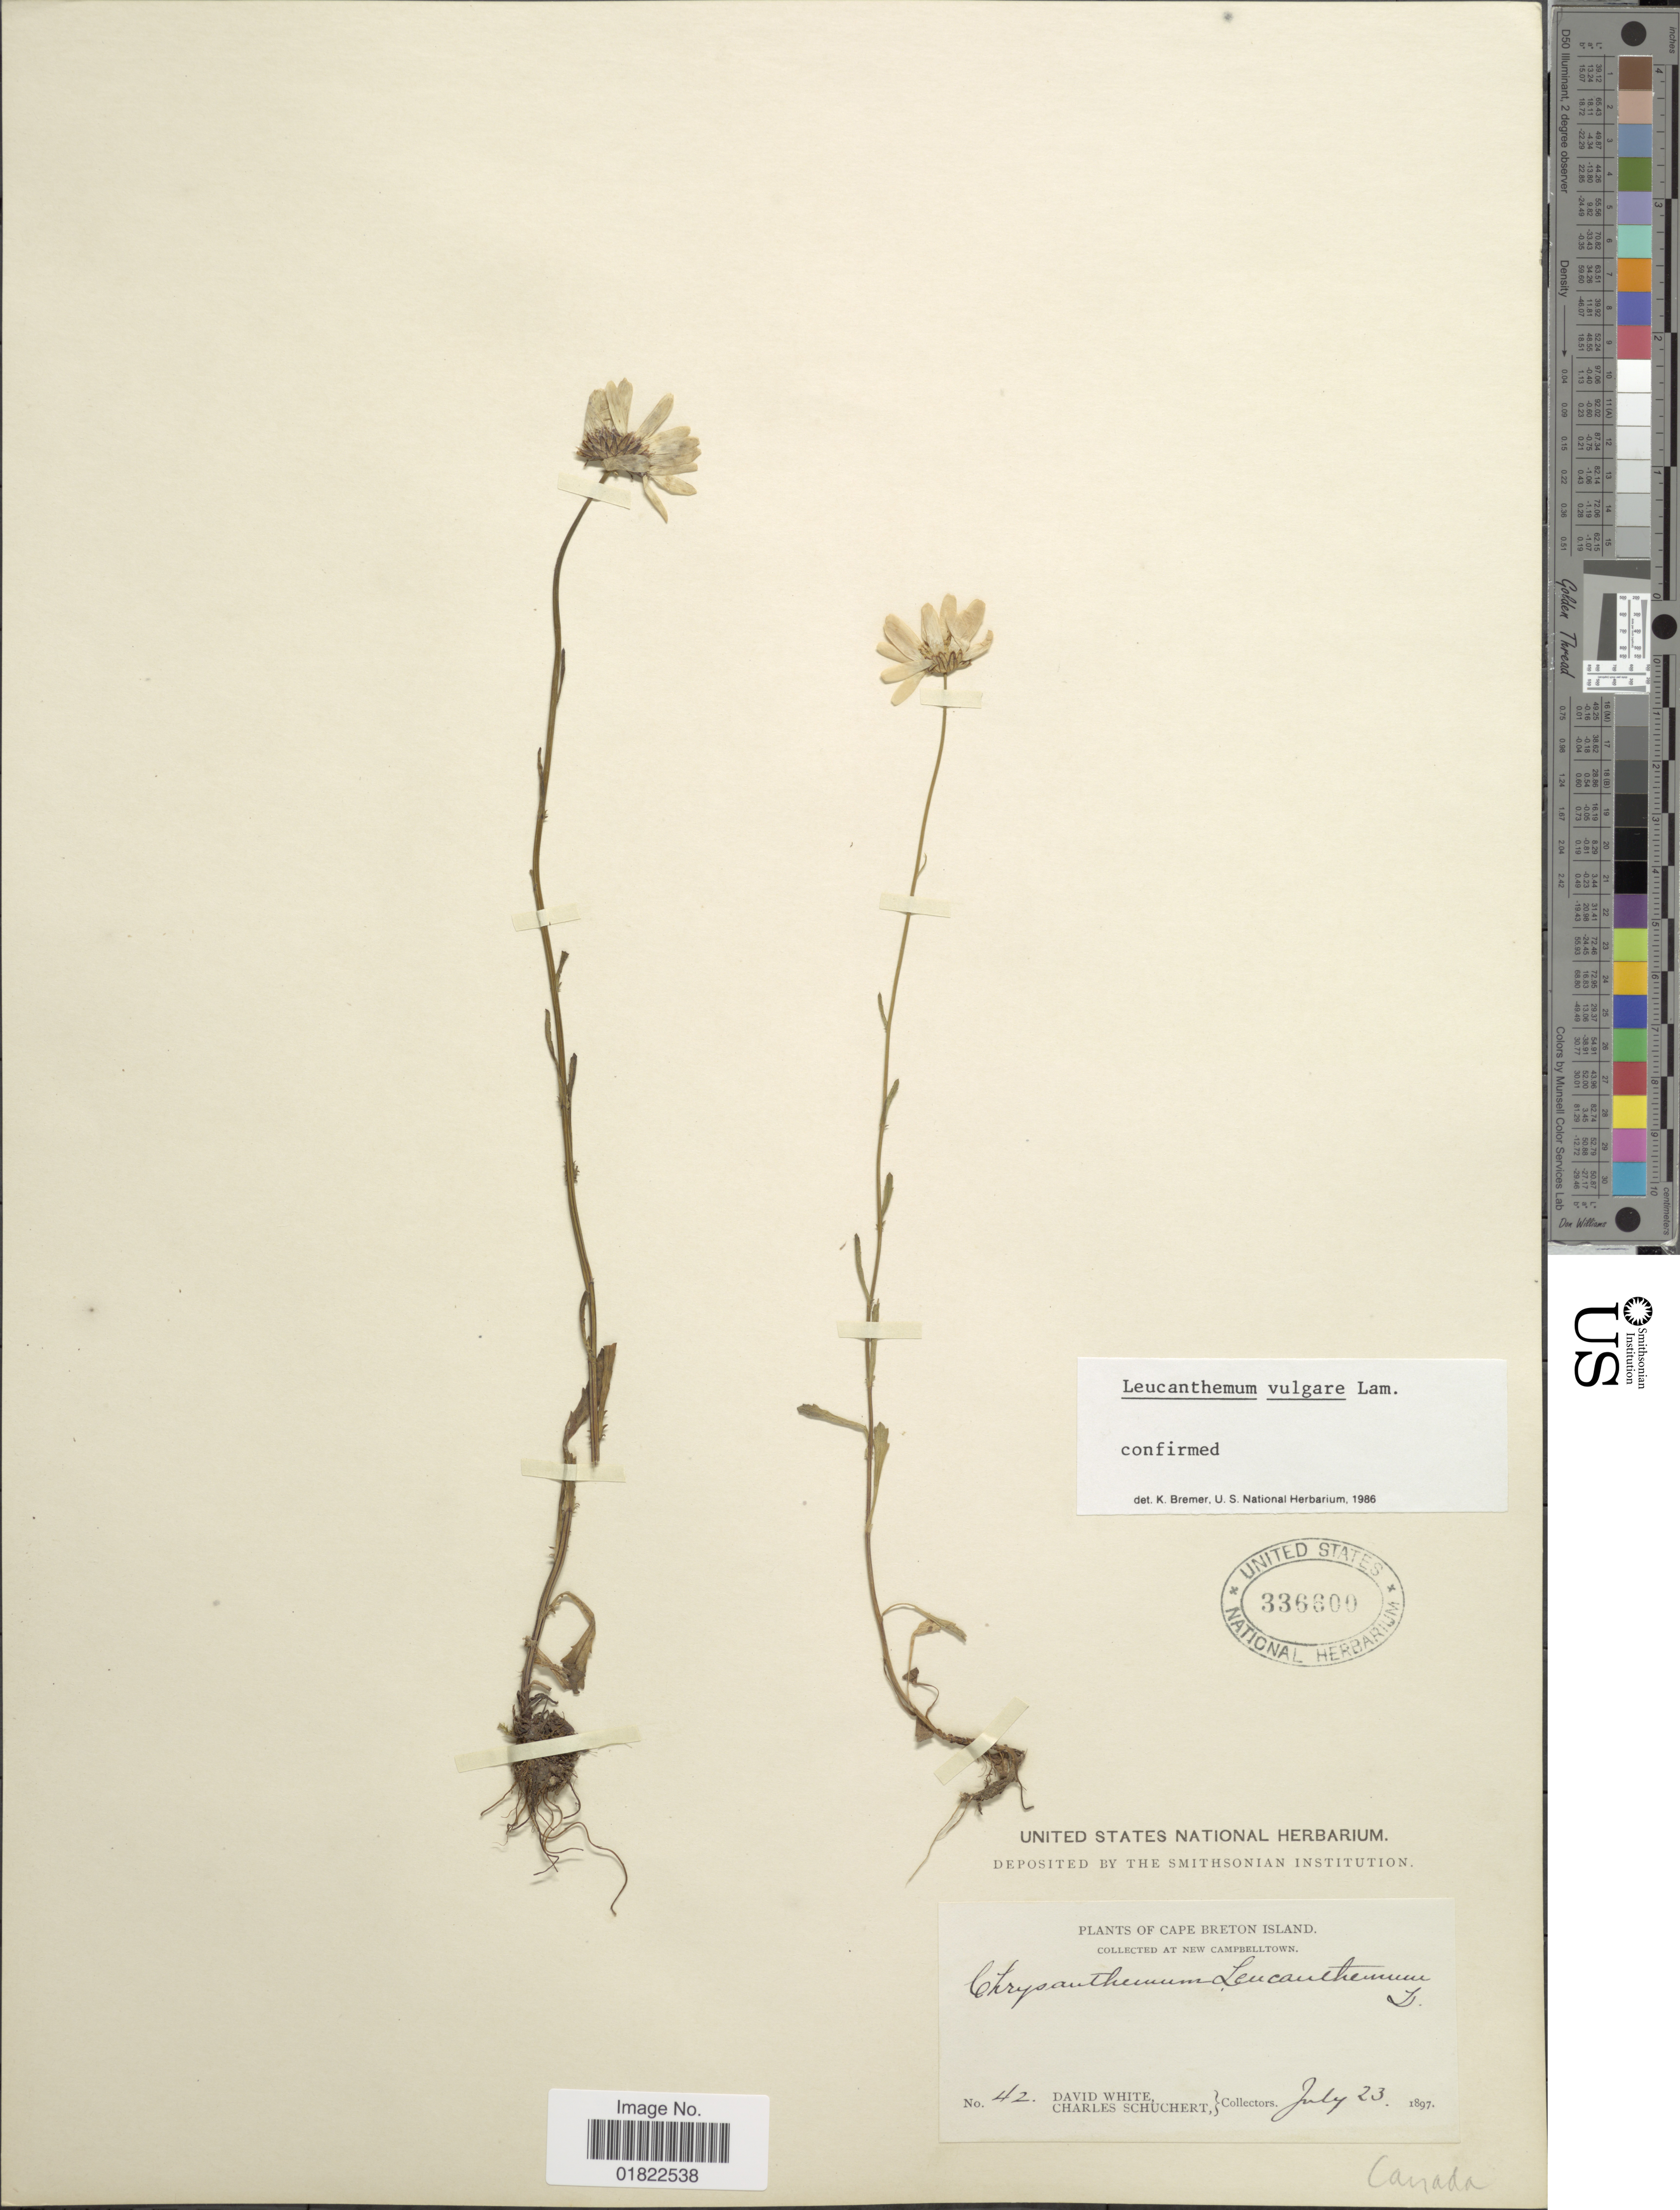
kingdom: Plantae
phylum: Tracheophyta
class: Magnoliopsida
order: Asterales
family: Asteraceae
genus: Leucanthemum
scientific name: Leucanthemum vulgare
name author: Lam.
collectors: D. White & C. Schuchert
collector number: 42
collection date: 1897-07-23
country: Canada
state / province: Nova Scotia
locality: Cape Breton Island, at New Campbelltown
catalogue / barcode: US 336600